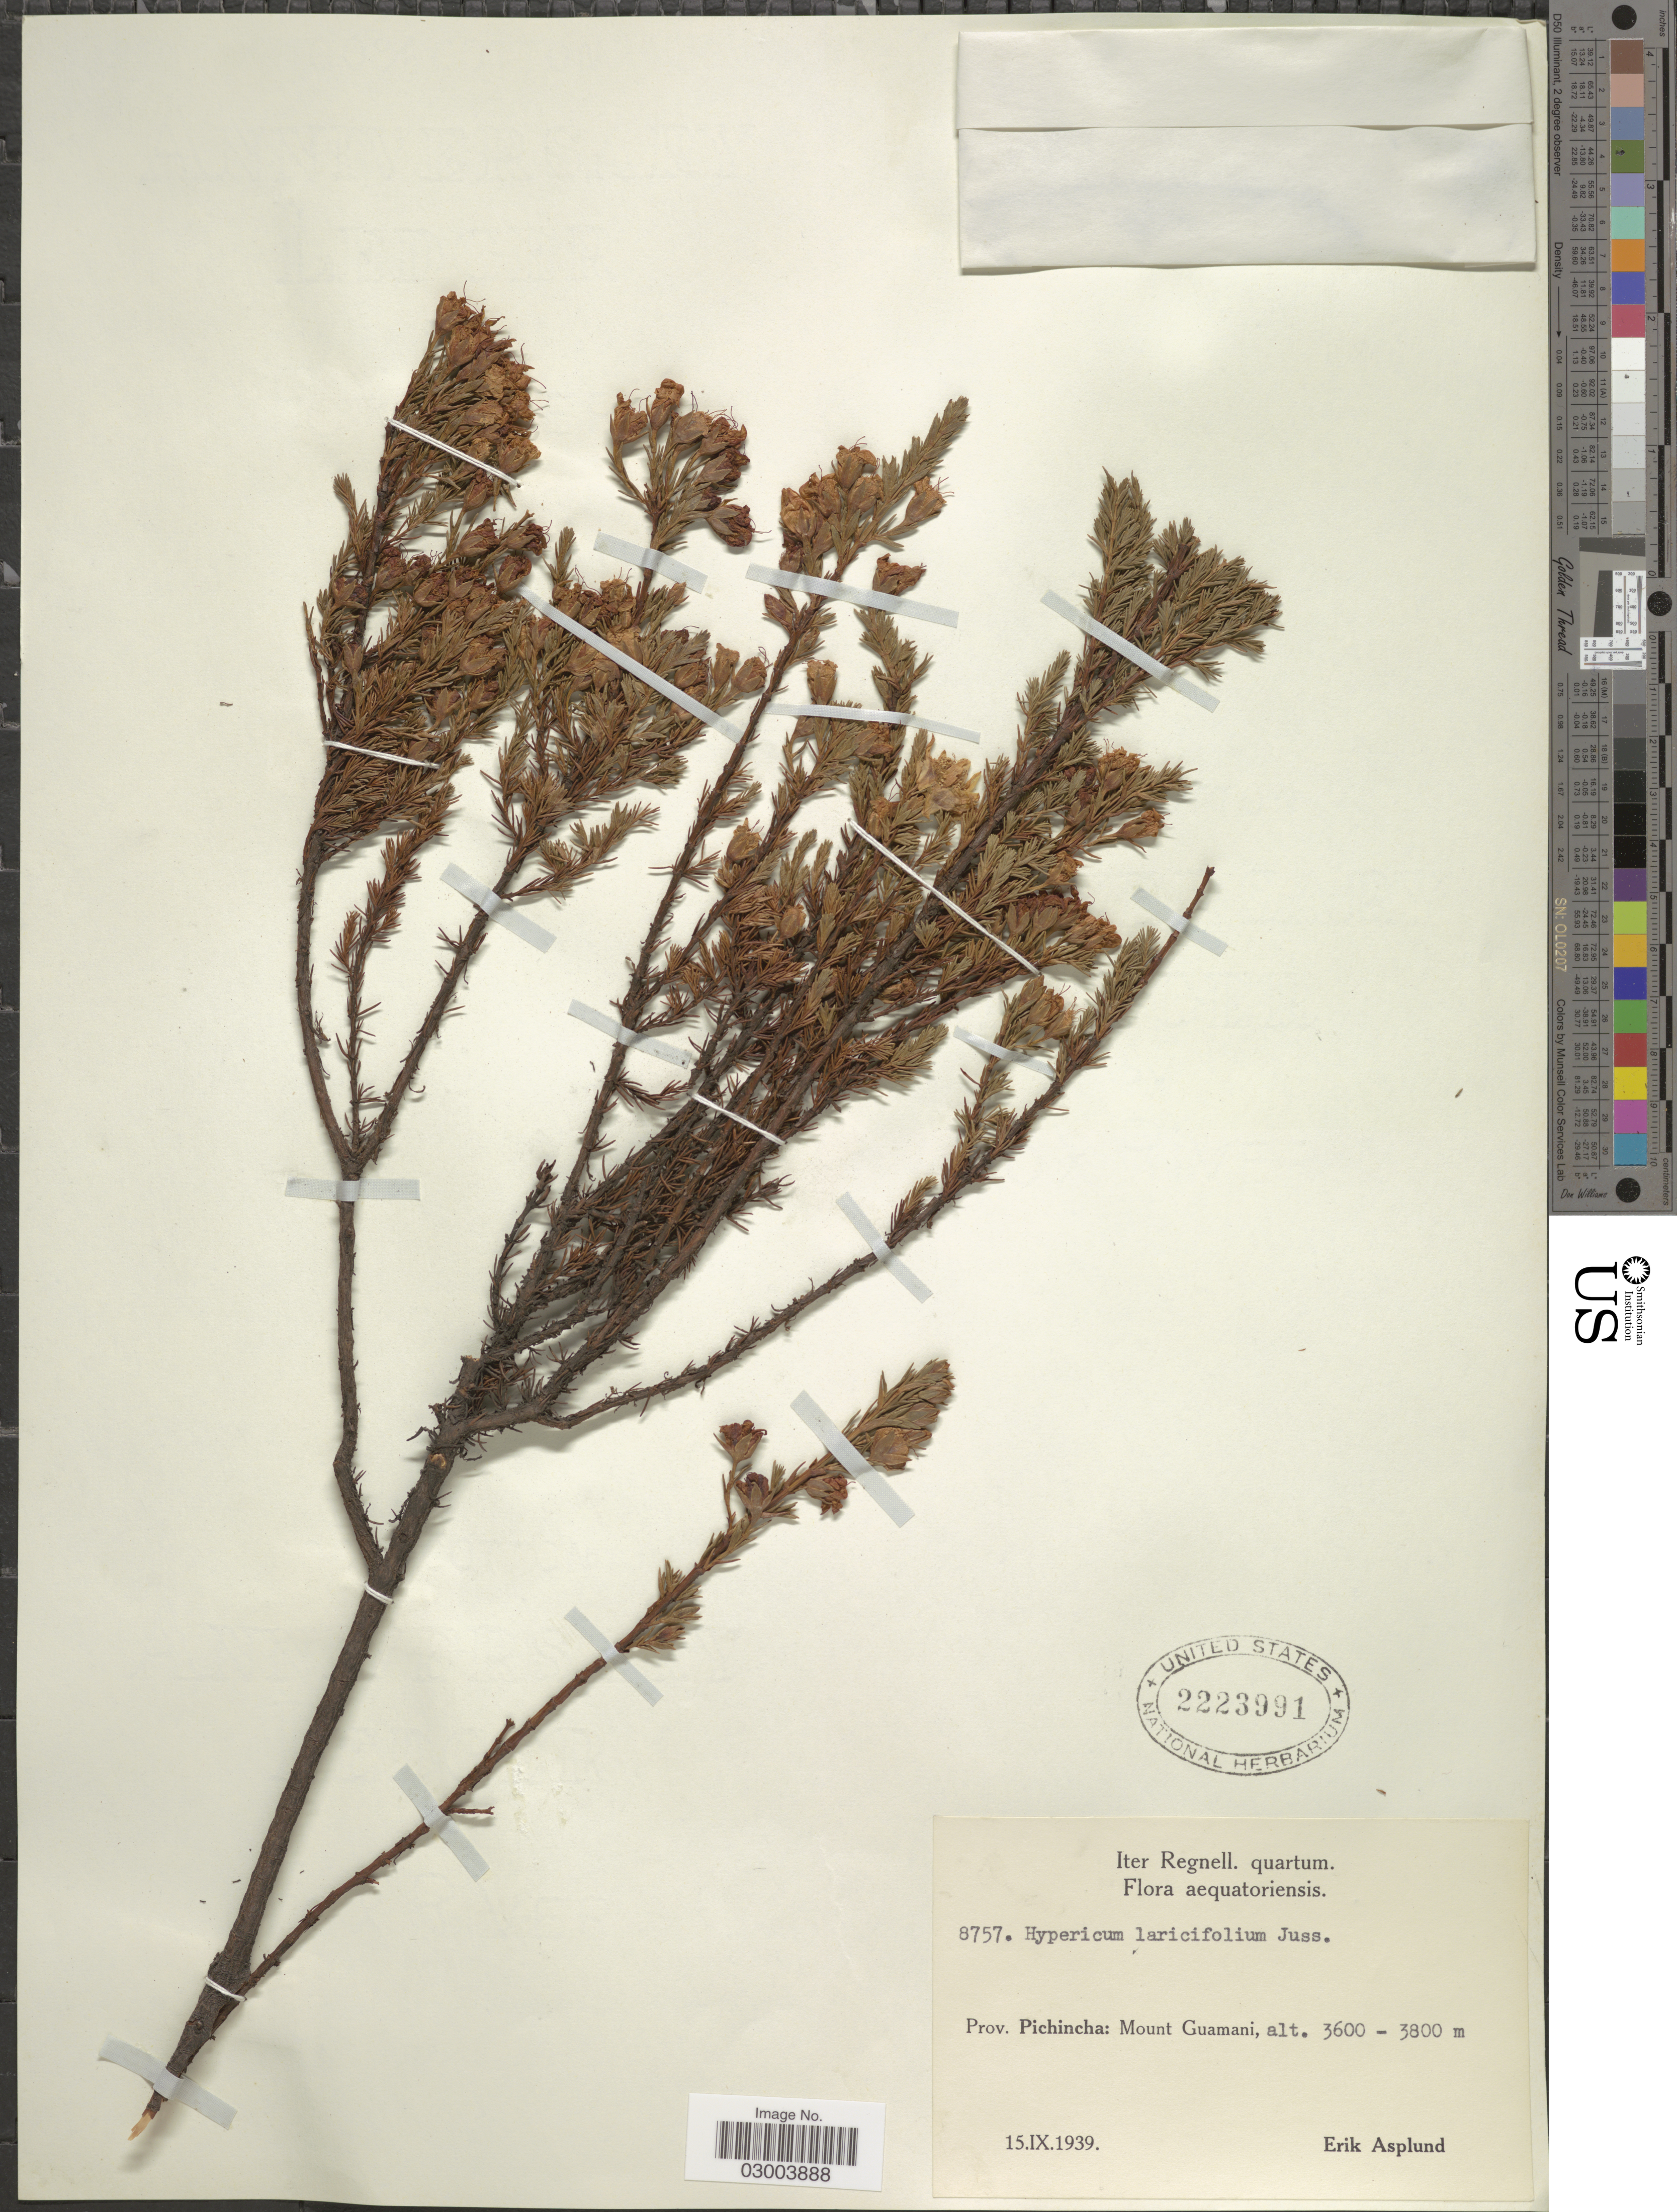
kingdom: Plantae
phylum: Tracheophyta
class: Magnoliopsida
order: Malpighiales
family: Hypericaceae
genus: Hypericum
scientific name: Hypericum laricifolium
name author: Juss.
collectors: E. Asplund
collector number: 8757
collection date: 1939-09-15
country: Ecuador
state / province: Pichincha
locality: Mount Guamani.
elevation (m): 3600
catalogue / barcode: US 2223991